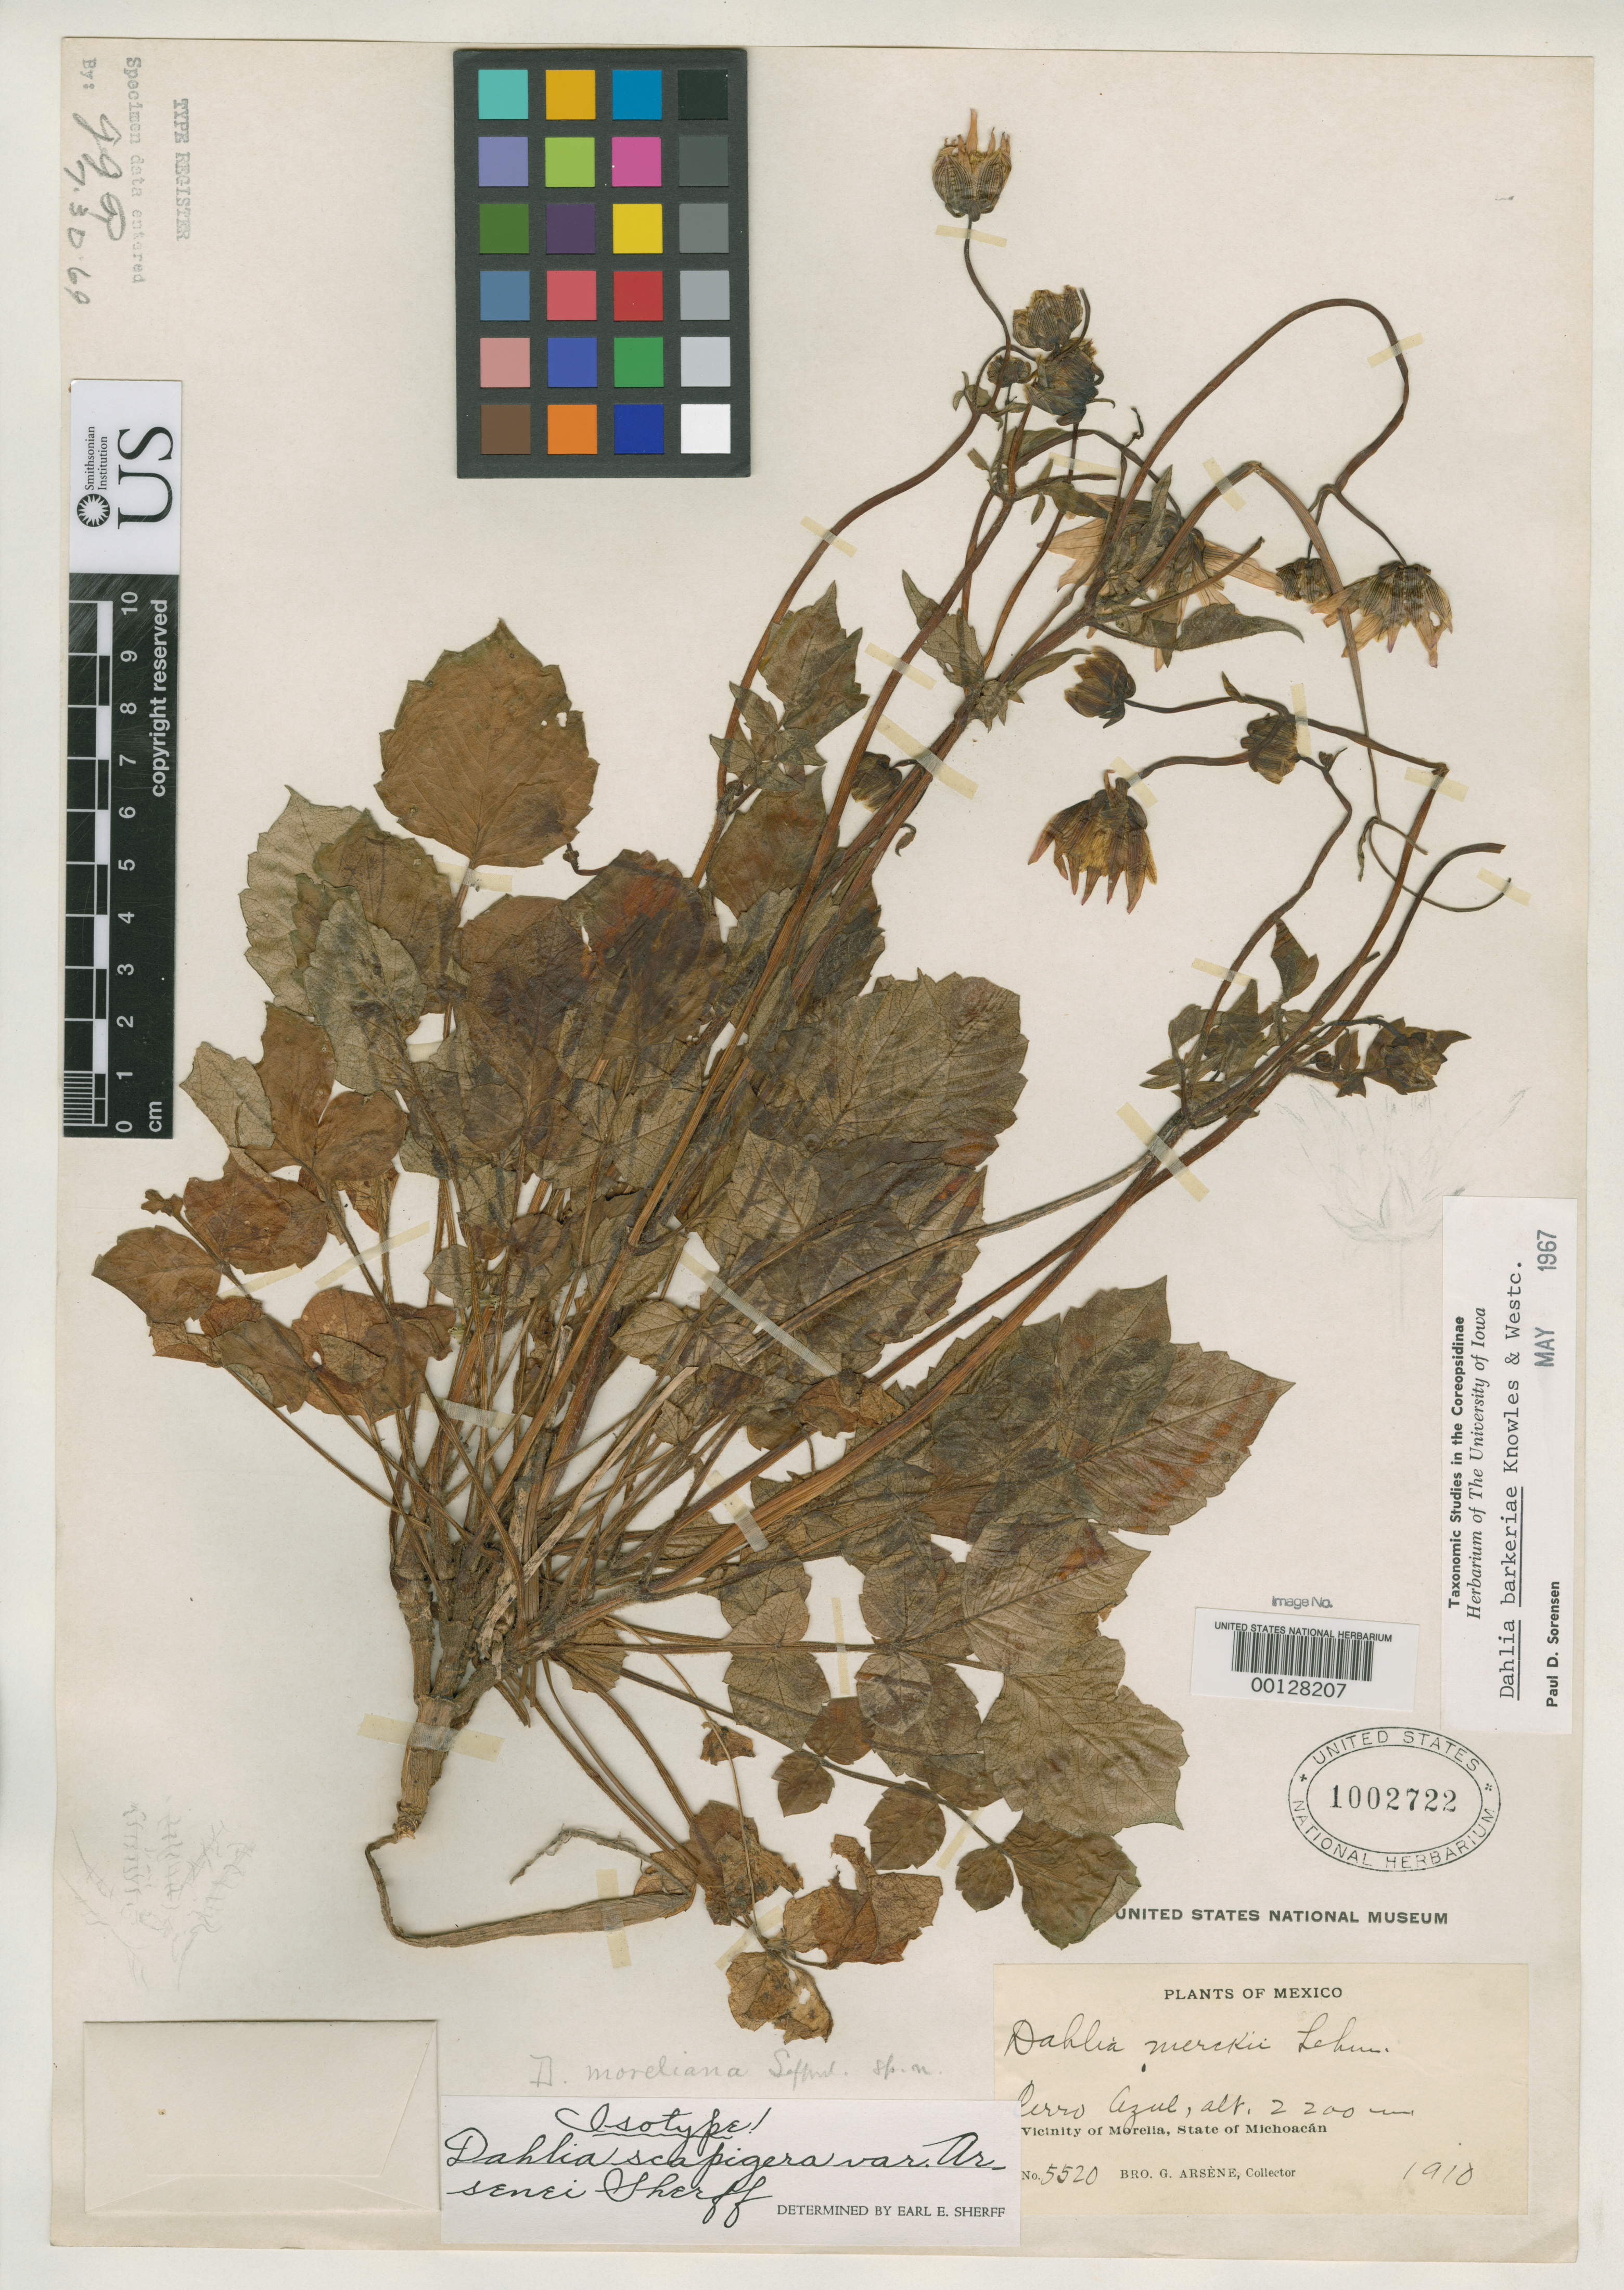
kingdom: Plantae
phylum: Tracheophyta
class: Magnoliopsida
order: Asterales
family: Asteraceae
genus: Dahlia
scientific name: Dahlia scapigera var. arsenei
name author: Sherff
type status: Isotype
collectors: Bro. G. Arsène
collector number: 5520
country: Mexico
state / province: Michoacán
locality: Vicinity of Morelia.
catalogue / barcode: US 1002722